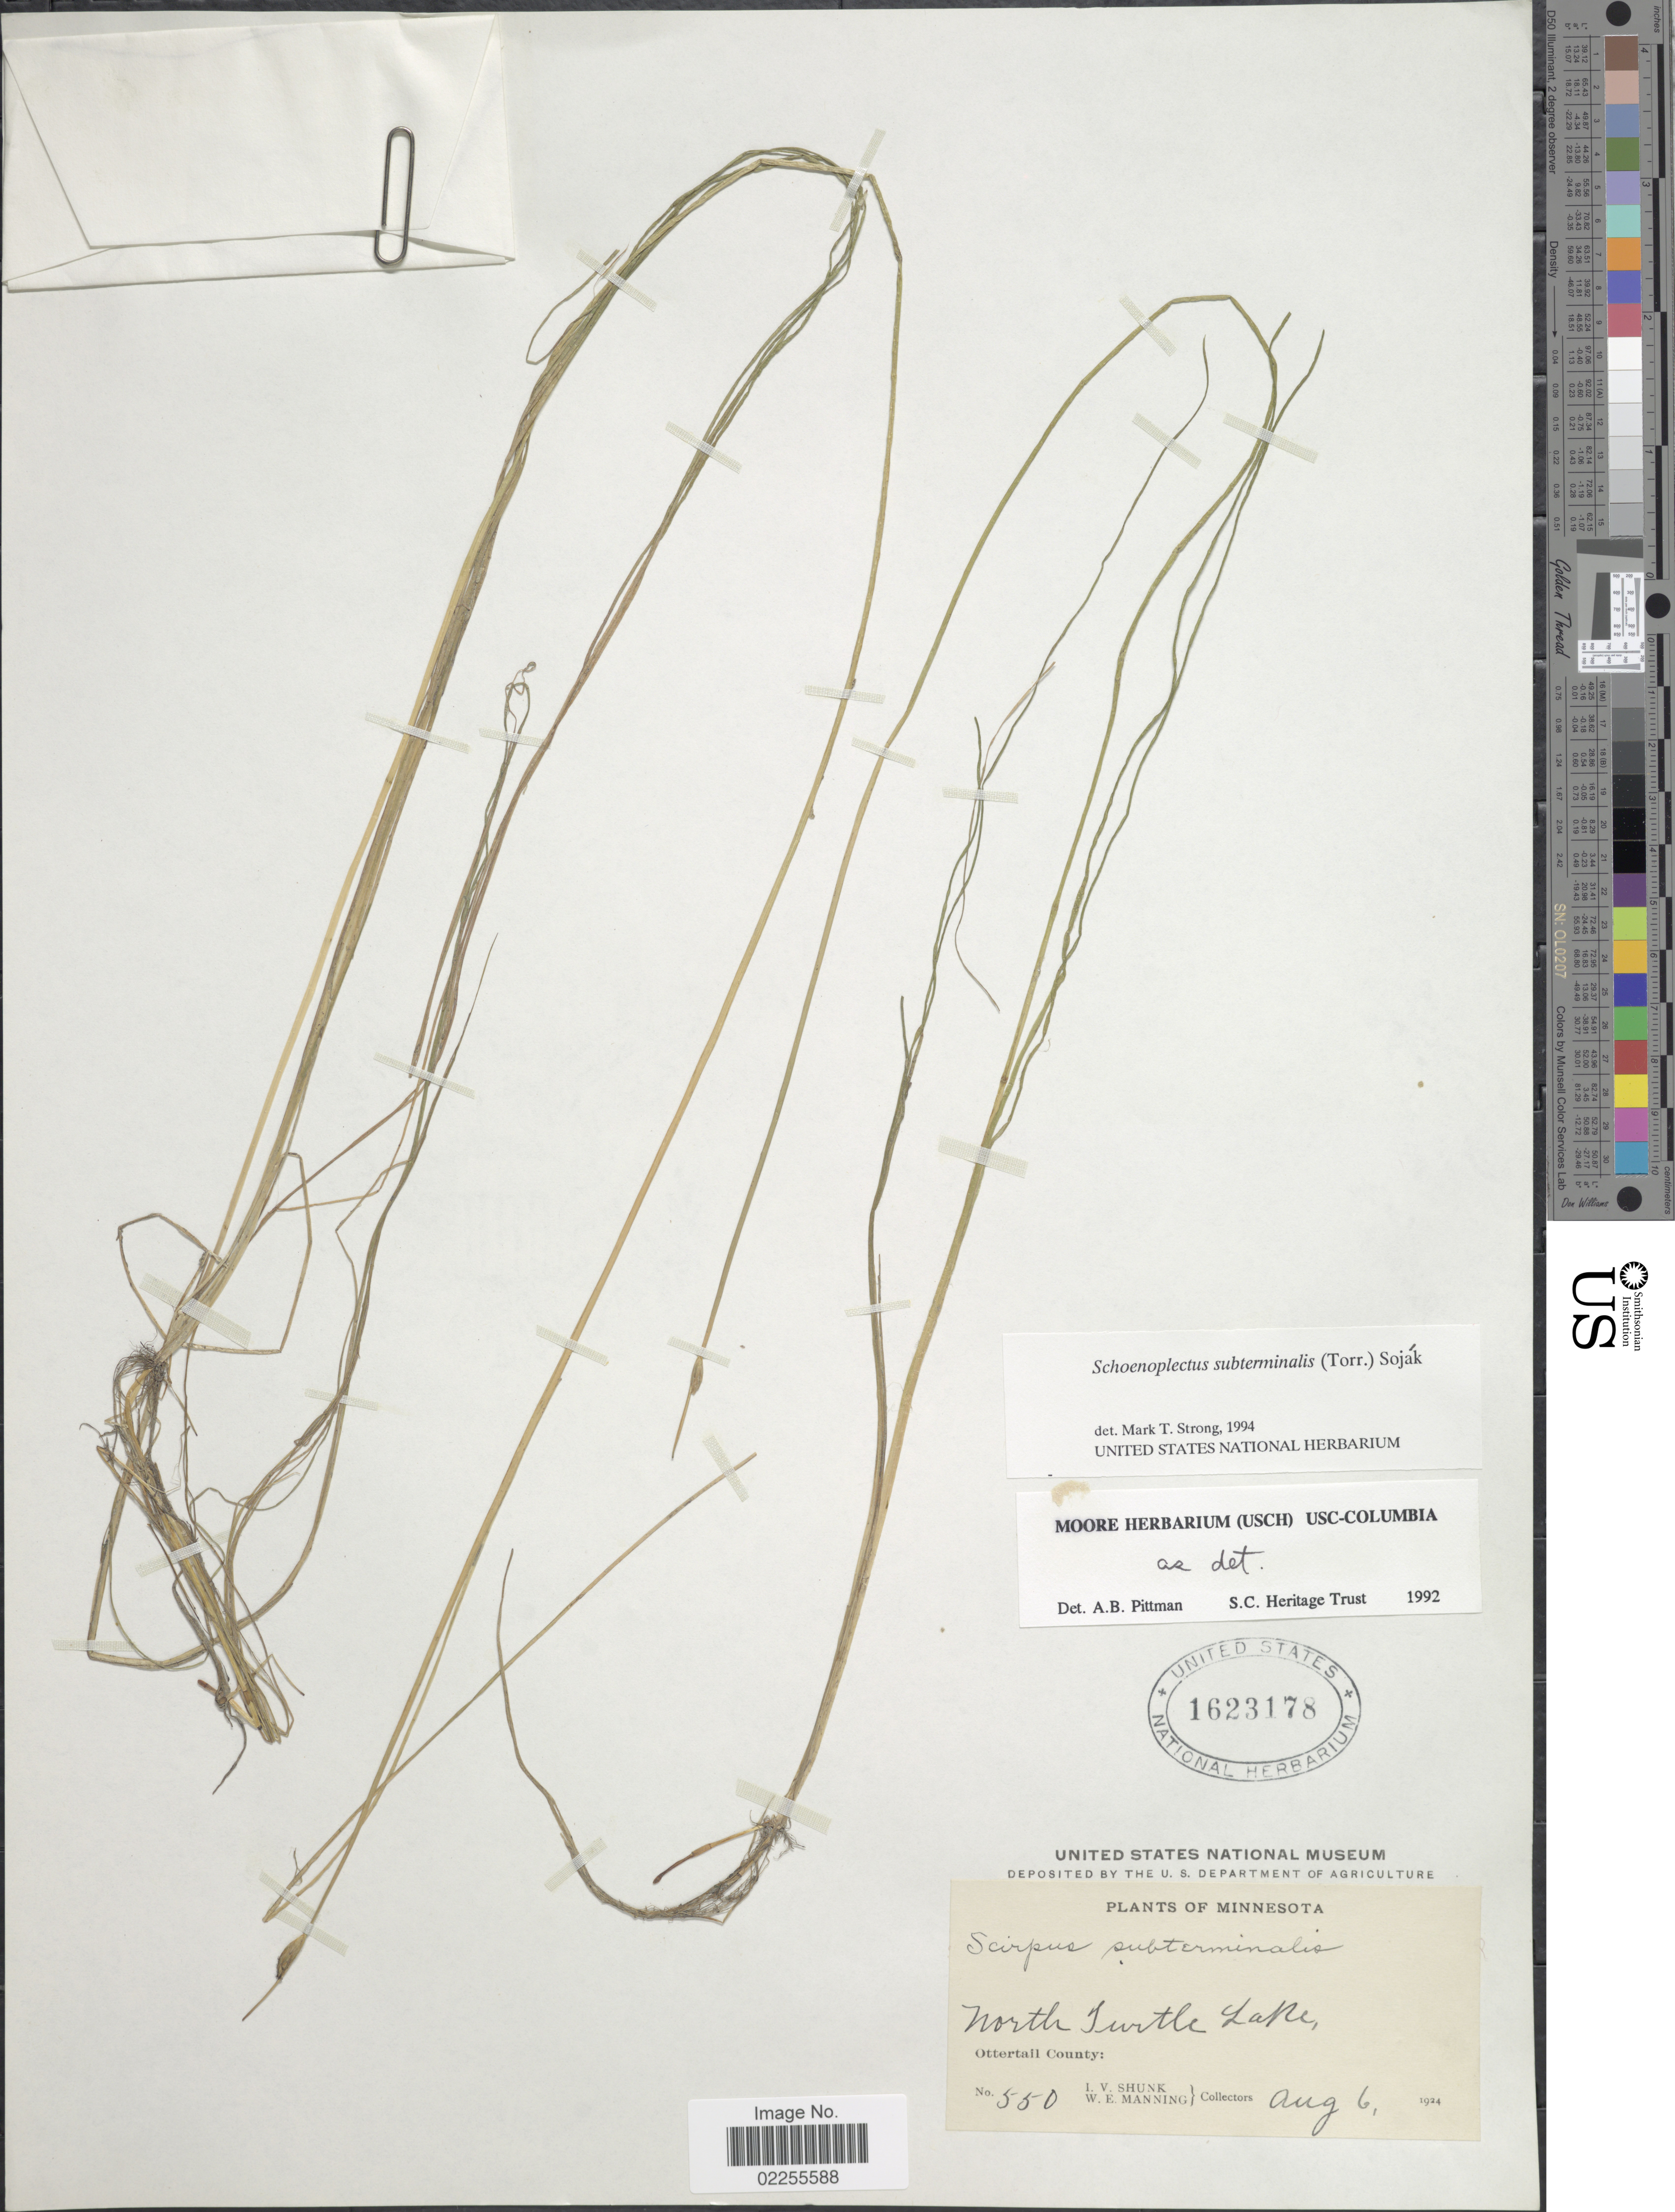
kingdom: Plantae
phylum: Tracheophyta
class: Liliopsida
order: Poales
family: Cyperaceae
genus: Schoenoplectus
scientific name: Schoenoplectus subterminalis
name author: (Torr.) Soják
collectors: I. Shunk & W. Manning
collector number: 550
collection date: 1924-08-06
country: United States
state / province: Minnesota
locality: North Turtle Lake, Ottertall County.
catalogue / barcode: US 1623178